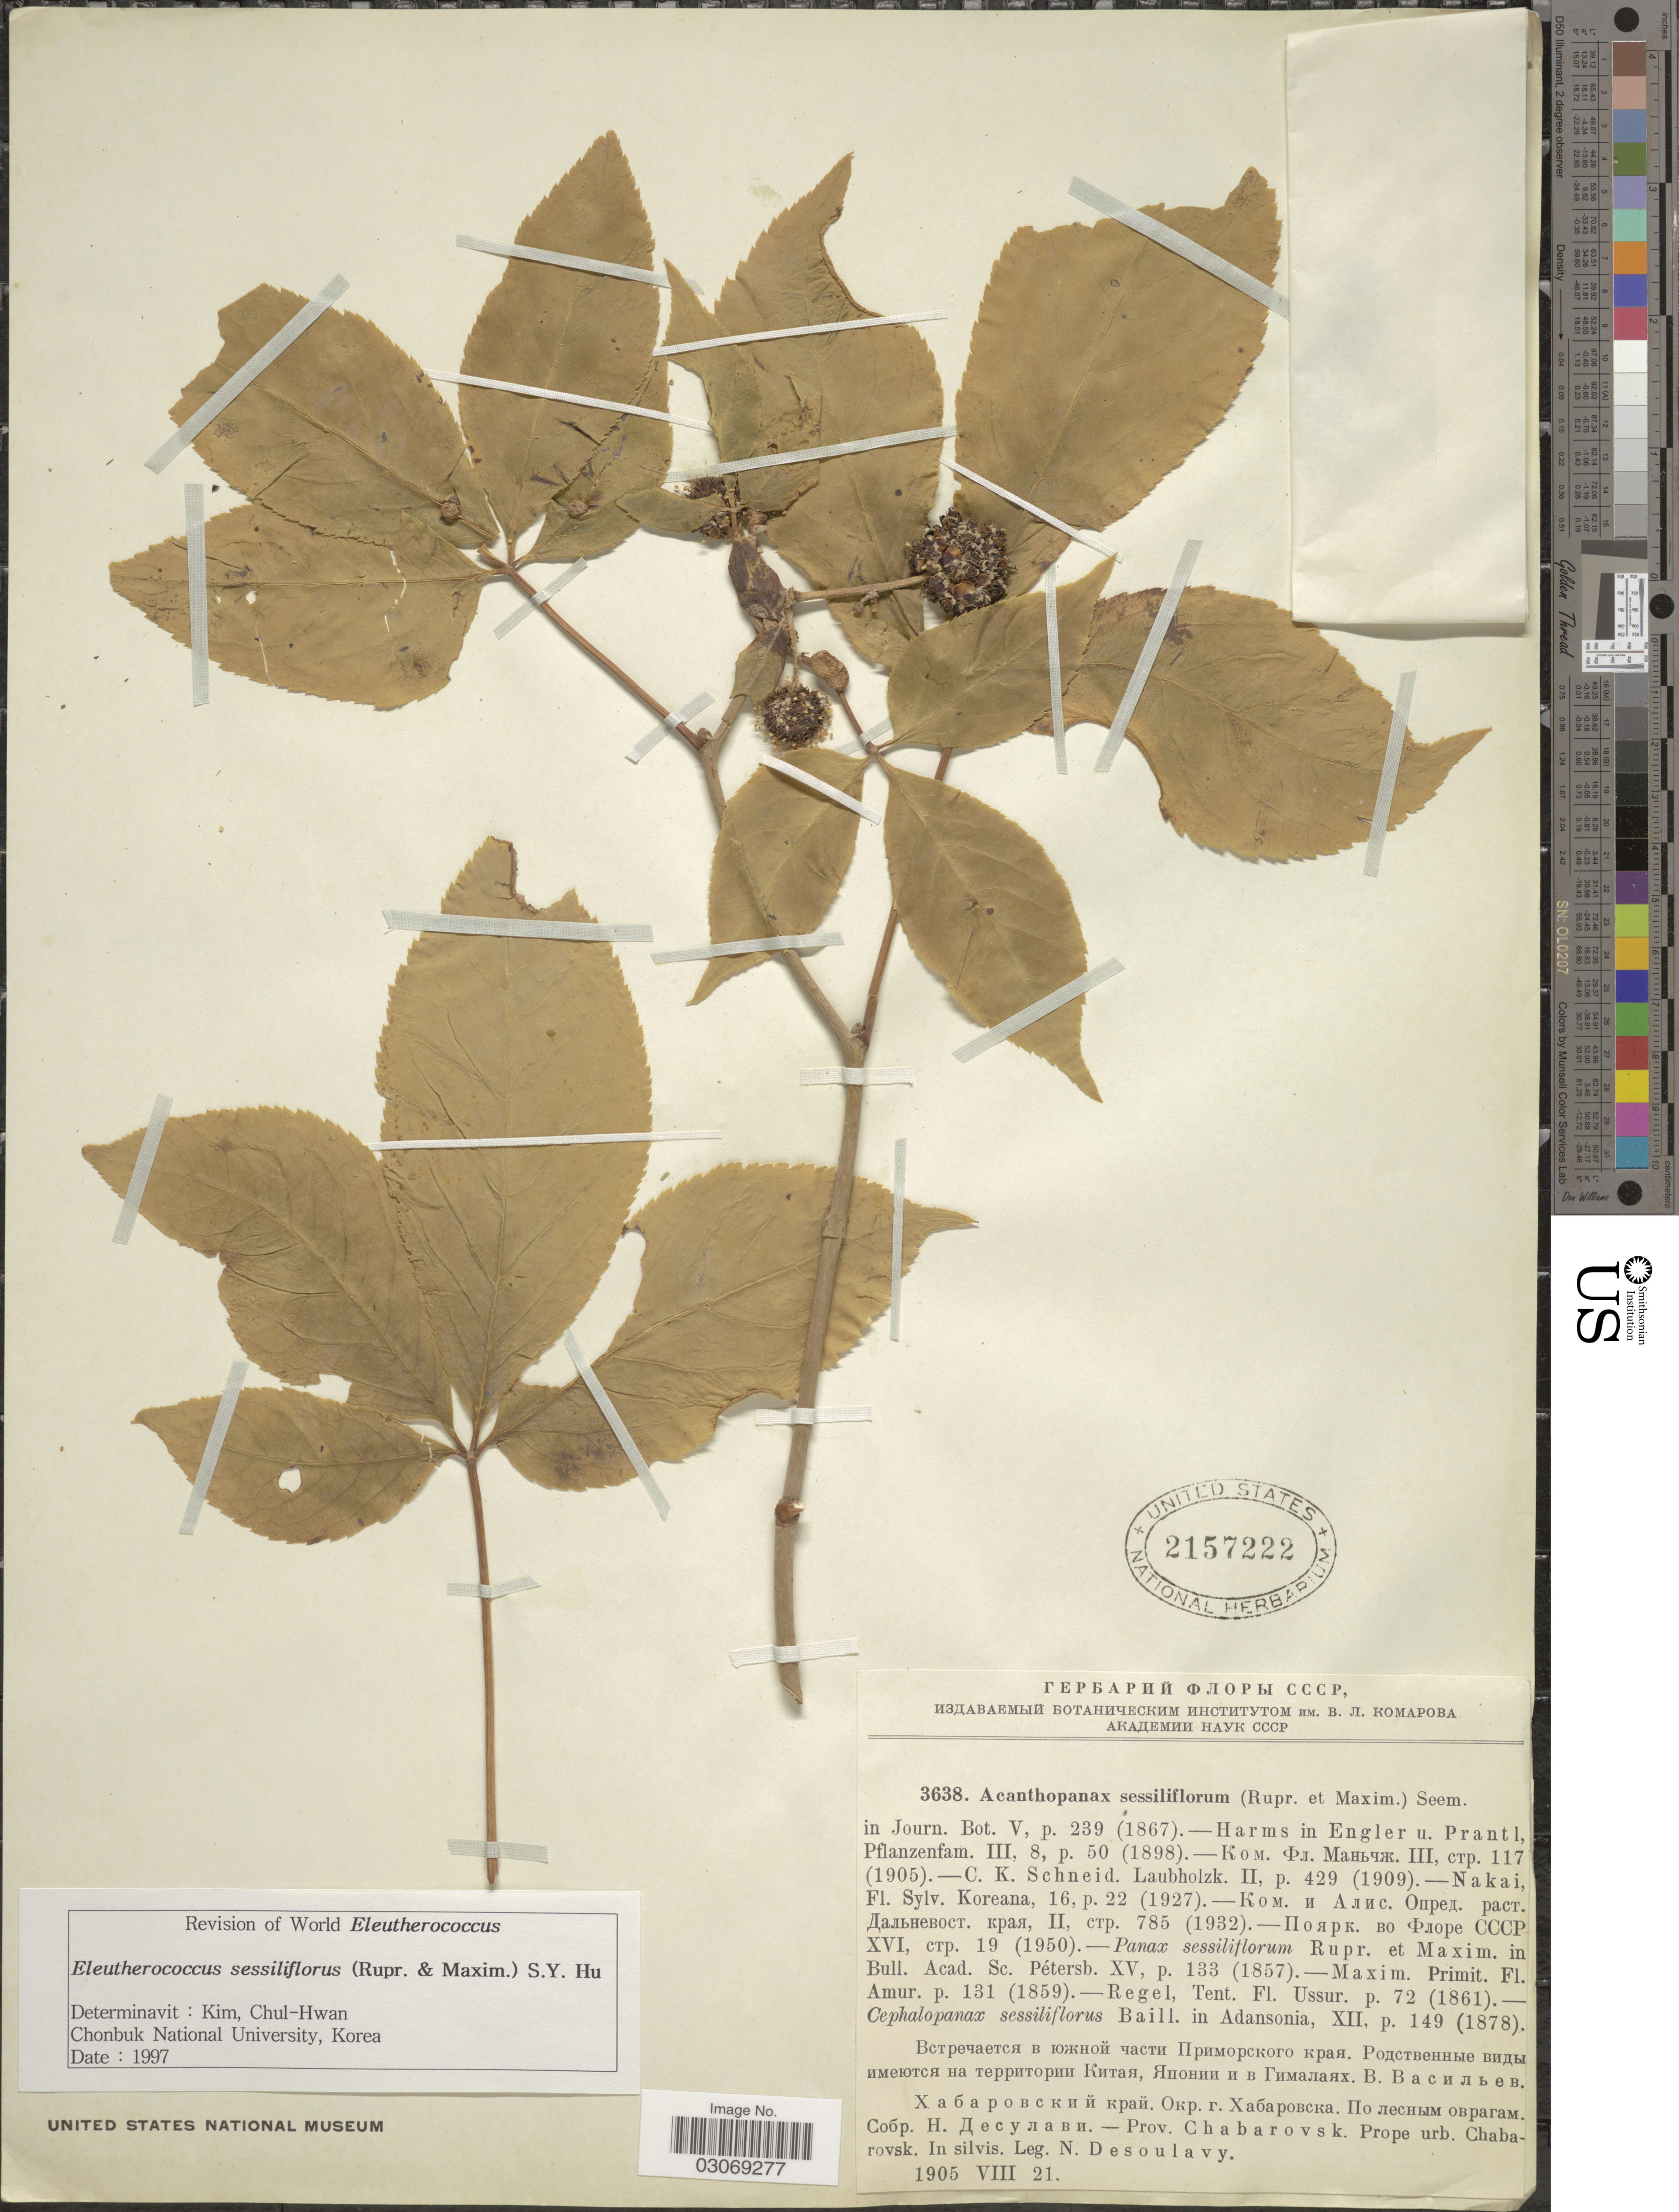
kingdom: Plantae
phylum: Tracheophyta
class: Magnoliopsida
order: Apiales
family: Araliaceae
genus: Eleutherococcus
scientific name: Eleutherococcus sessiliflorus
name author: (Rupr. & Maxim.) S.Y. Hu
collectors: N. Desoulavy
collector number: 3638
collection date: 1905-08-21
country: Russian Federation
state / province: Khabarovsk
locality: Prov. Chabarovsk. Prope urb. Chabarovsk.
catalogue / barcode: US 2157222